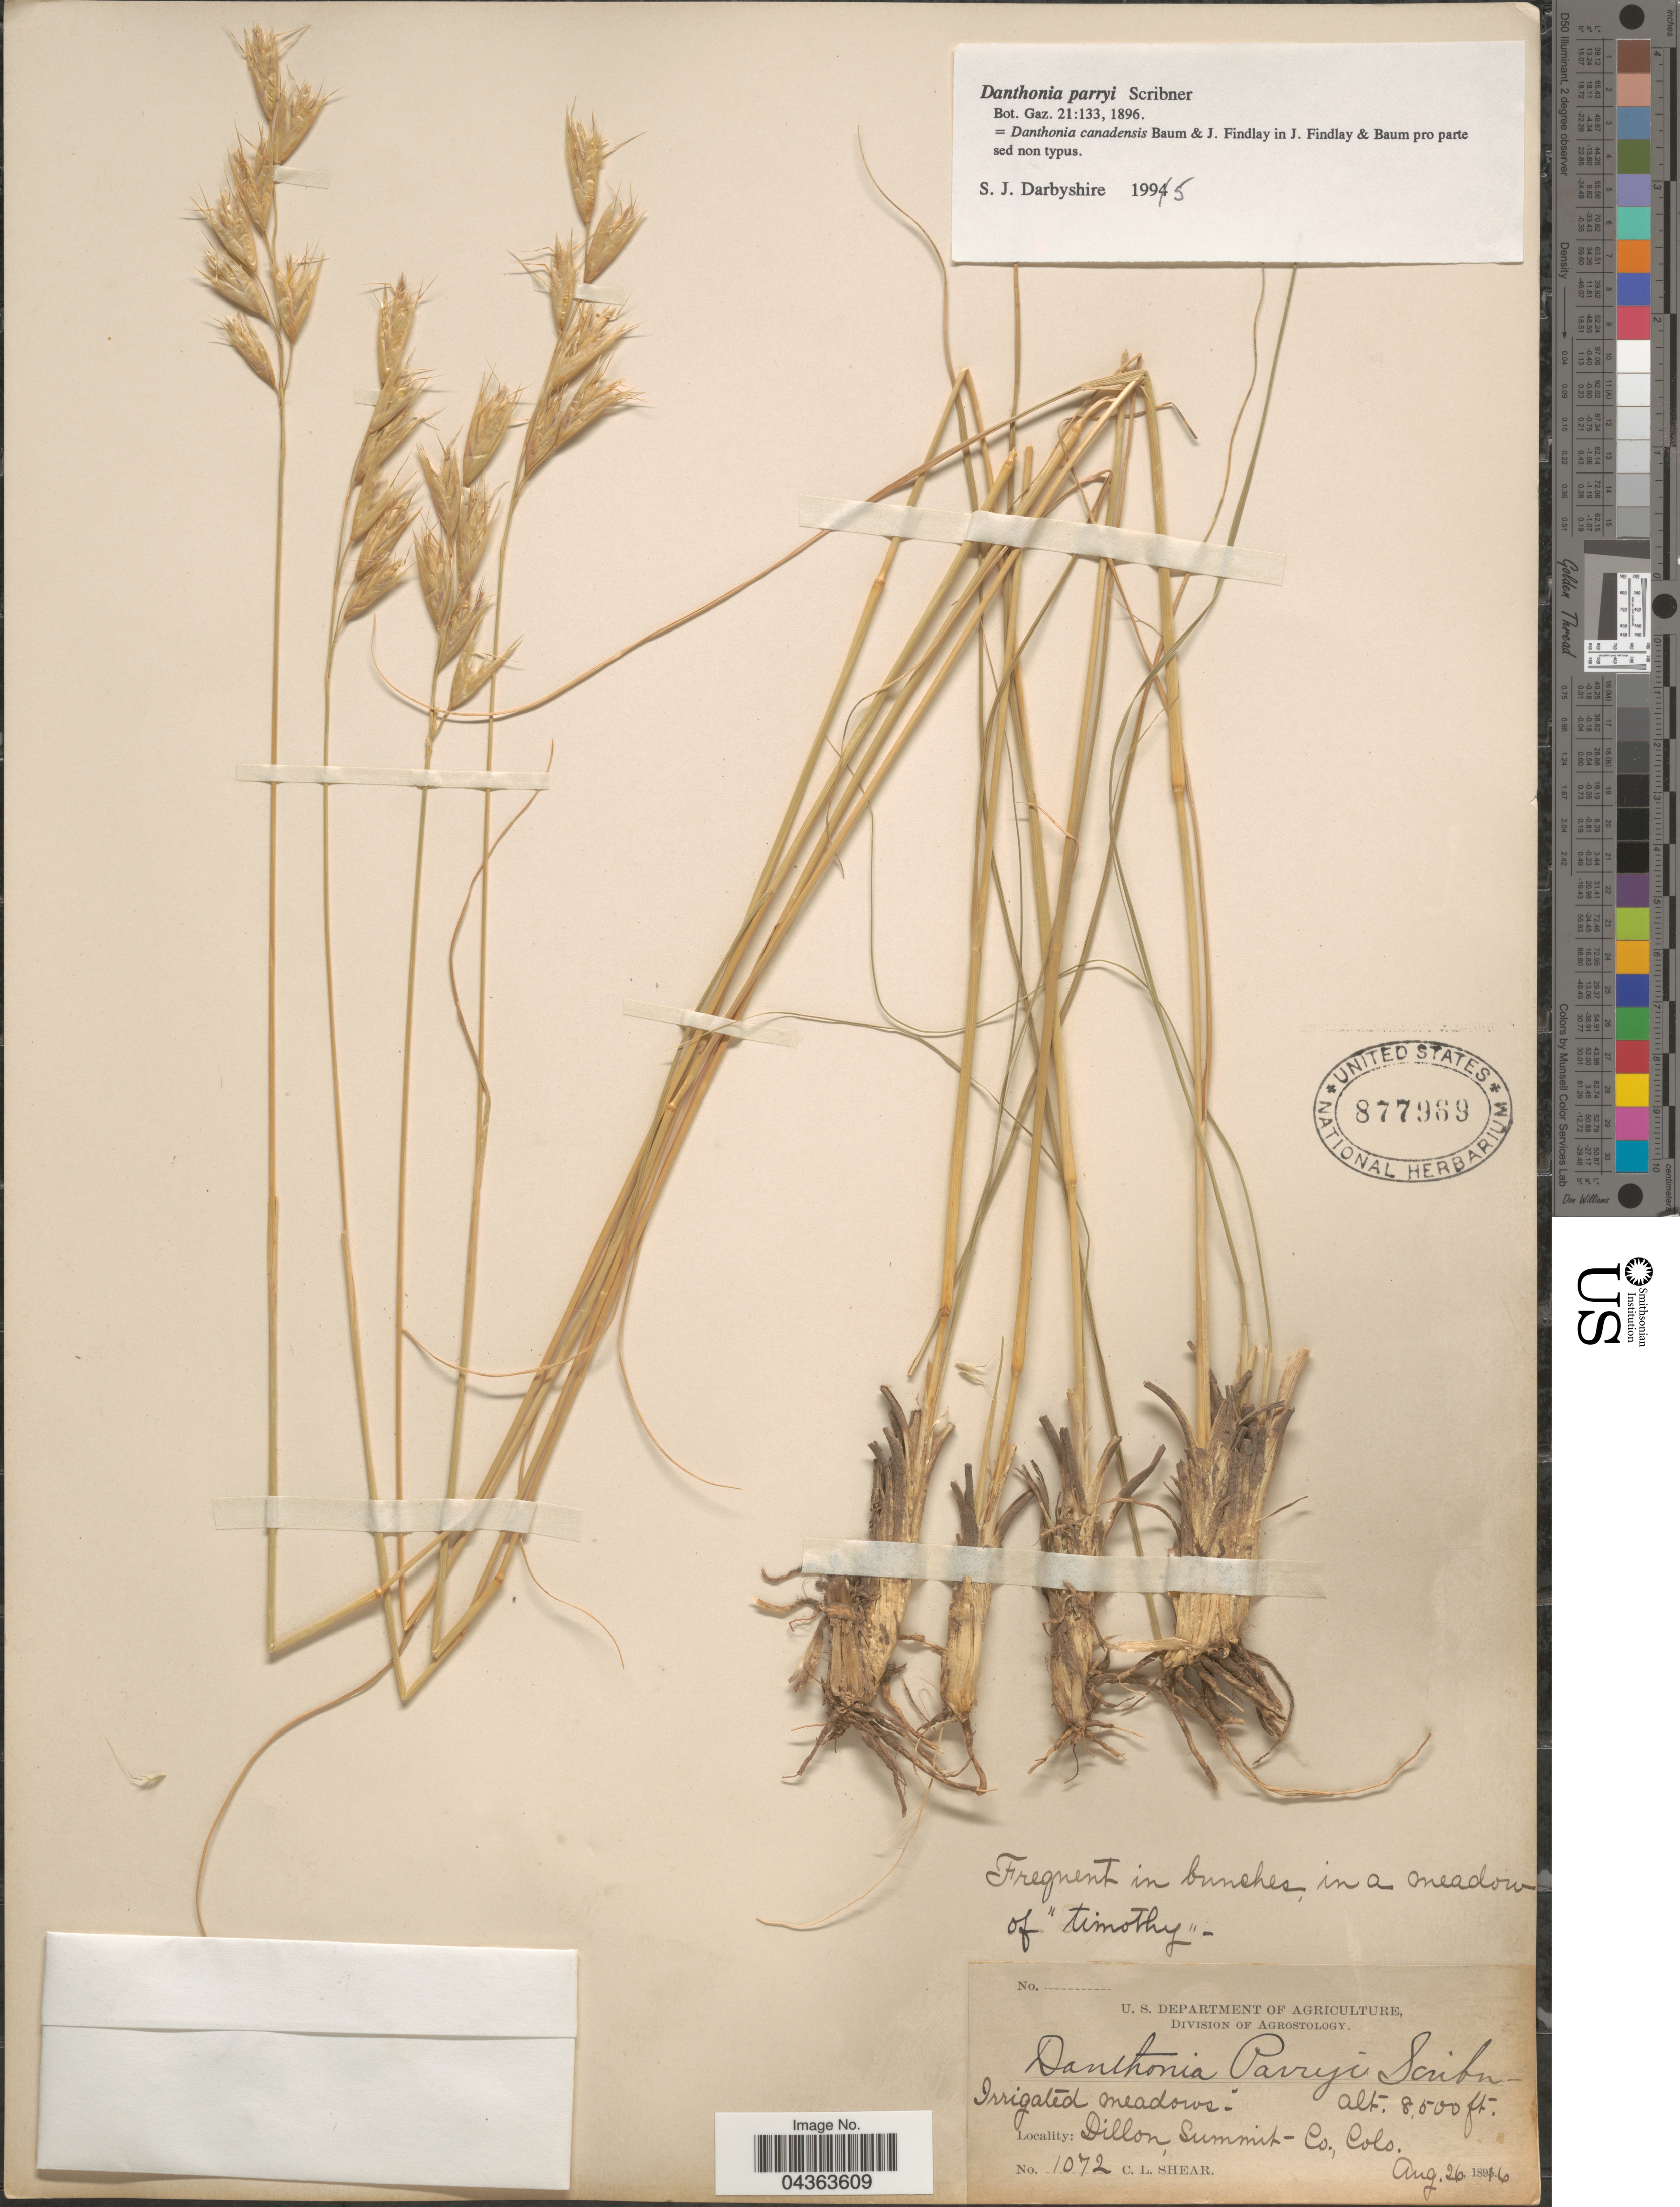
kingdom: Plantae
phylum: Tracheophyta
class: Liliopsida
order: Poales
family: Poaceae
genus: Danthonia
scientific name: Danthonia parryi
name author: Scribn.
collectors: C. L. Shear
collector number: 1072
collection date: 1896-08-26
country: United States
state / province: Colorado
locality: Dillon, Summit Co.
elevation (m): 2591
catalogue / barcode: US 877969